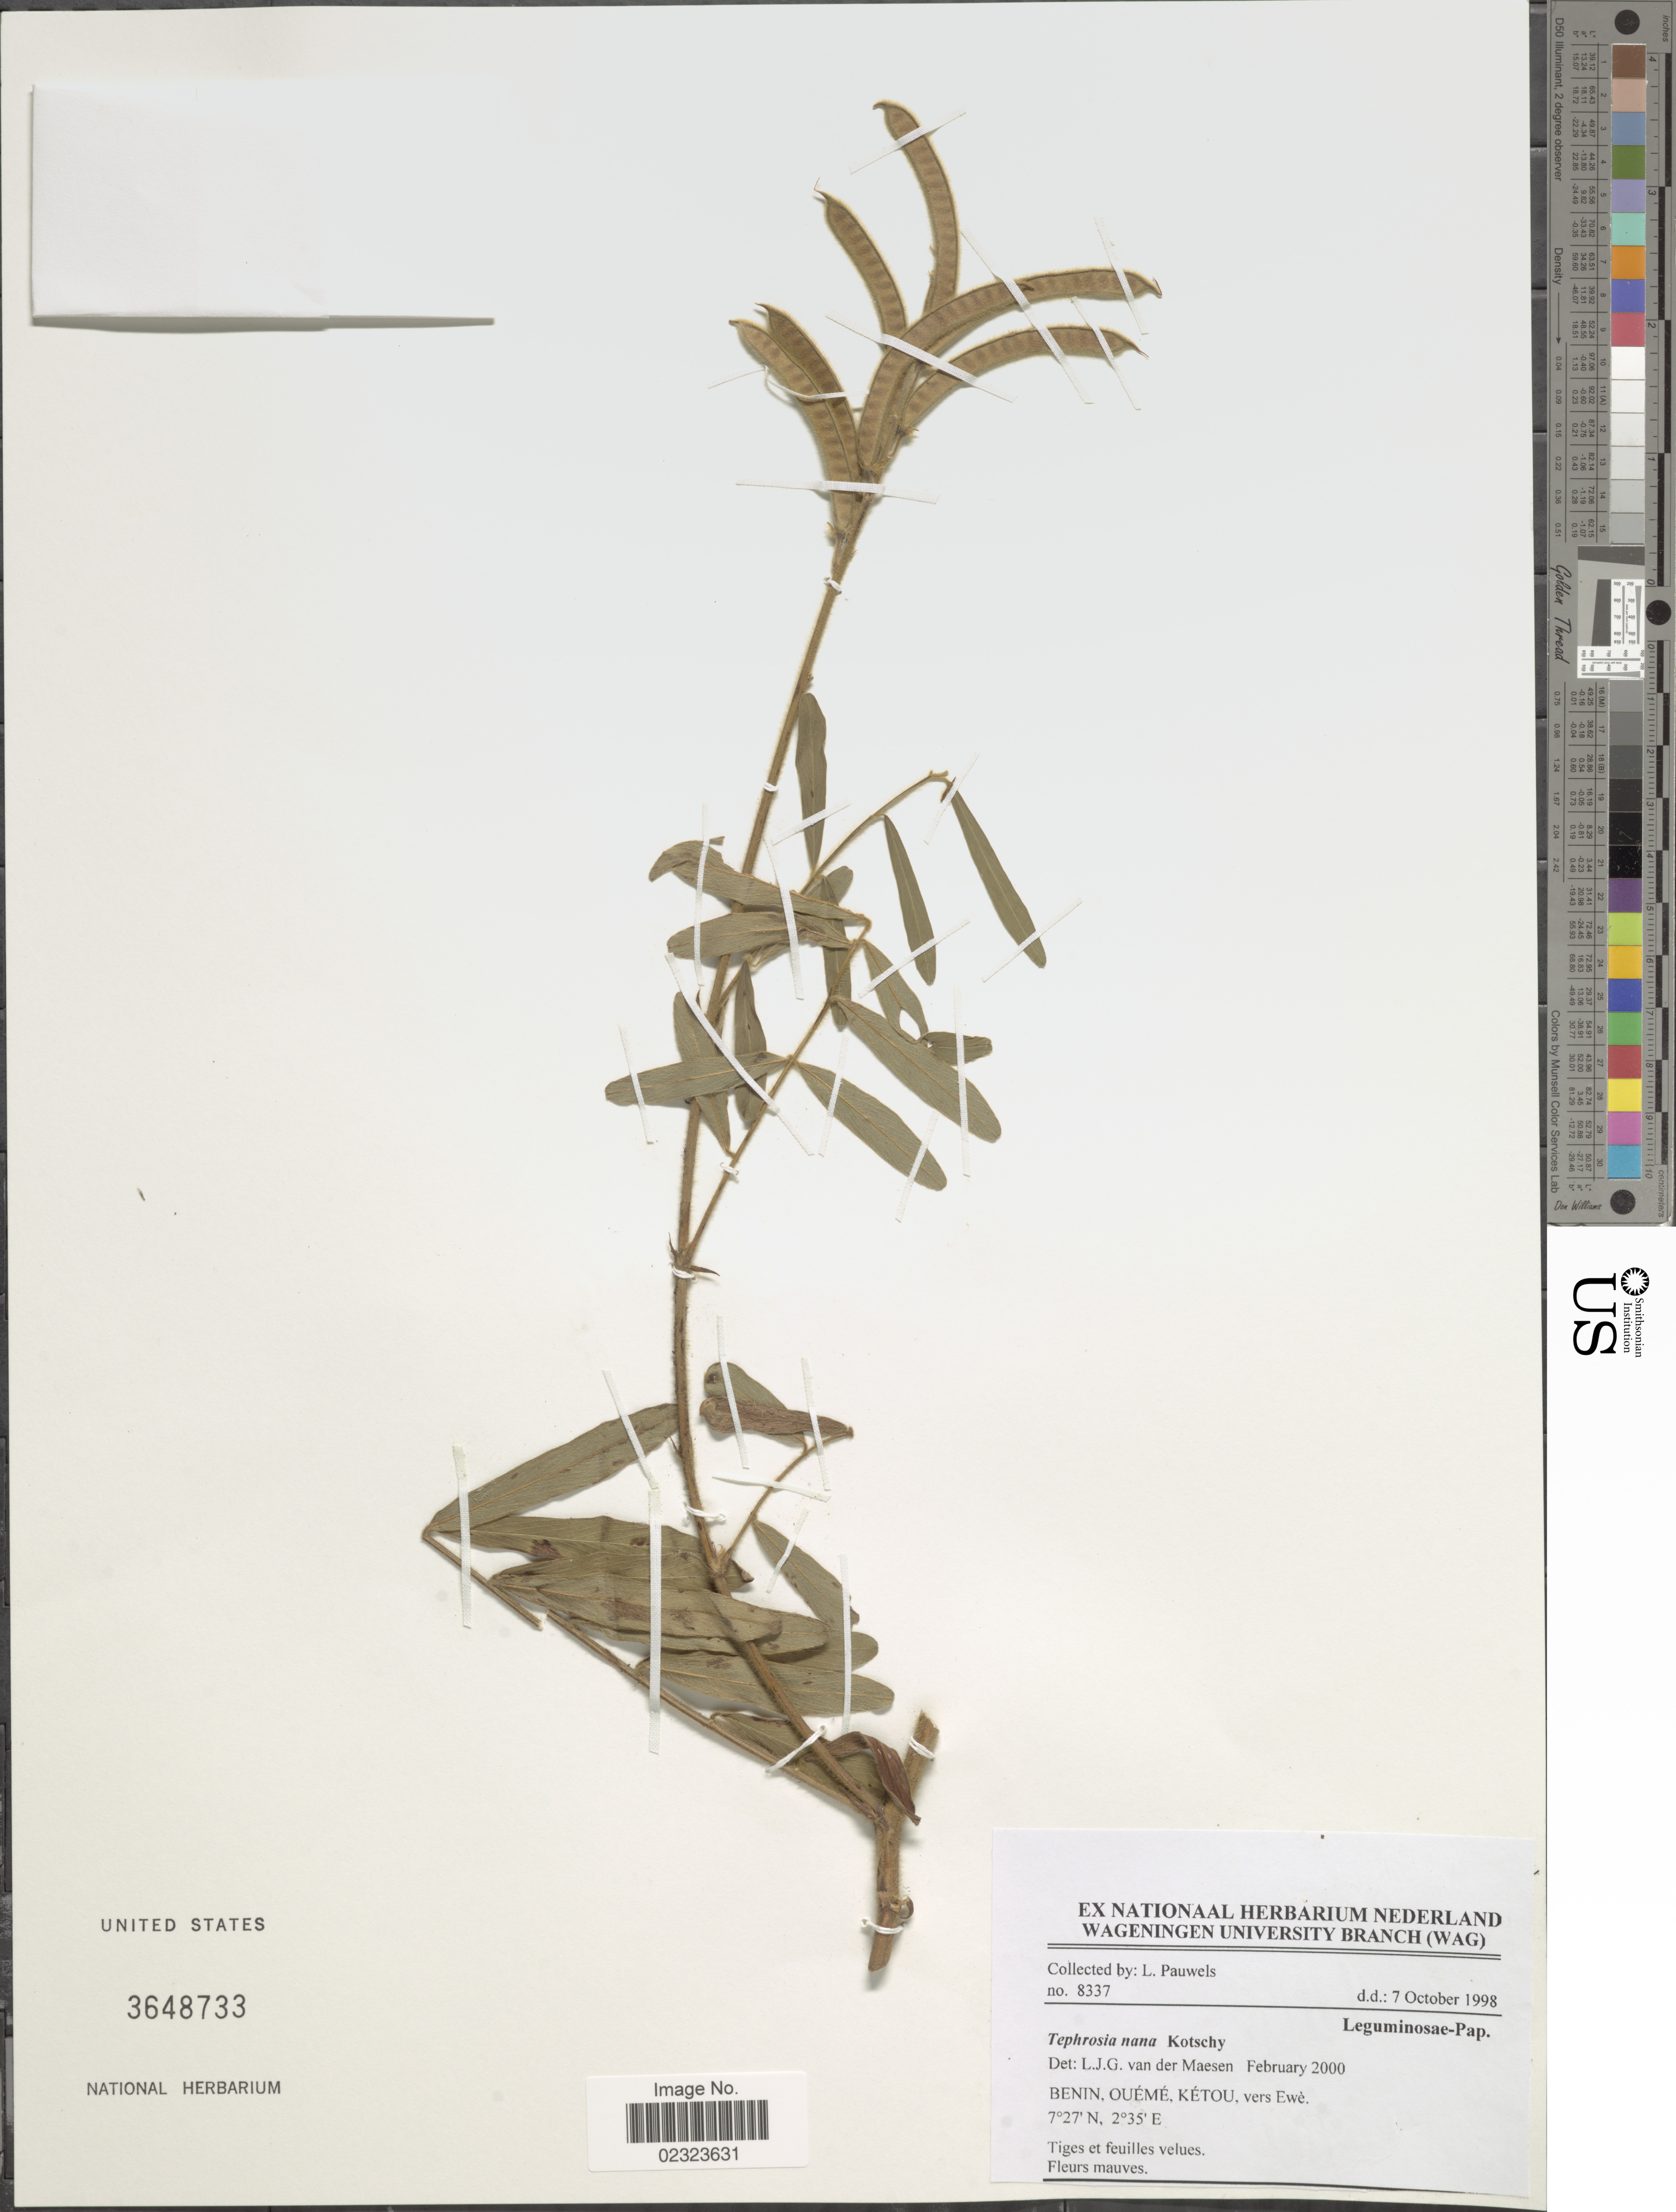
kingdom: Plantae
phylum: Tracheophyta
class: Magnoliopsida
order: Fabales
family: Fabaceae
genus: Tephrosia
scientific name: Tephrosia nana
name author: Kotschy ex Schweinf.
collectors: L. Pauwels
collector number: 8337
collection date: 1998-10-07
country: Benin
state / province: Oueme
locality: Ketou, vers Ewe.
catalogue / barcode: US 3648733